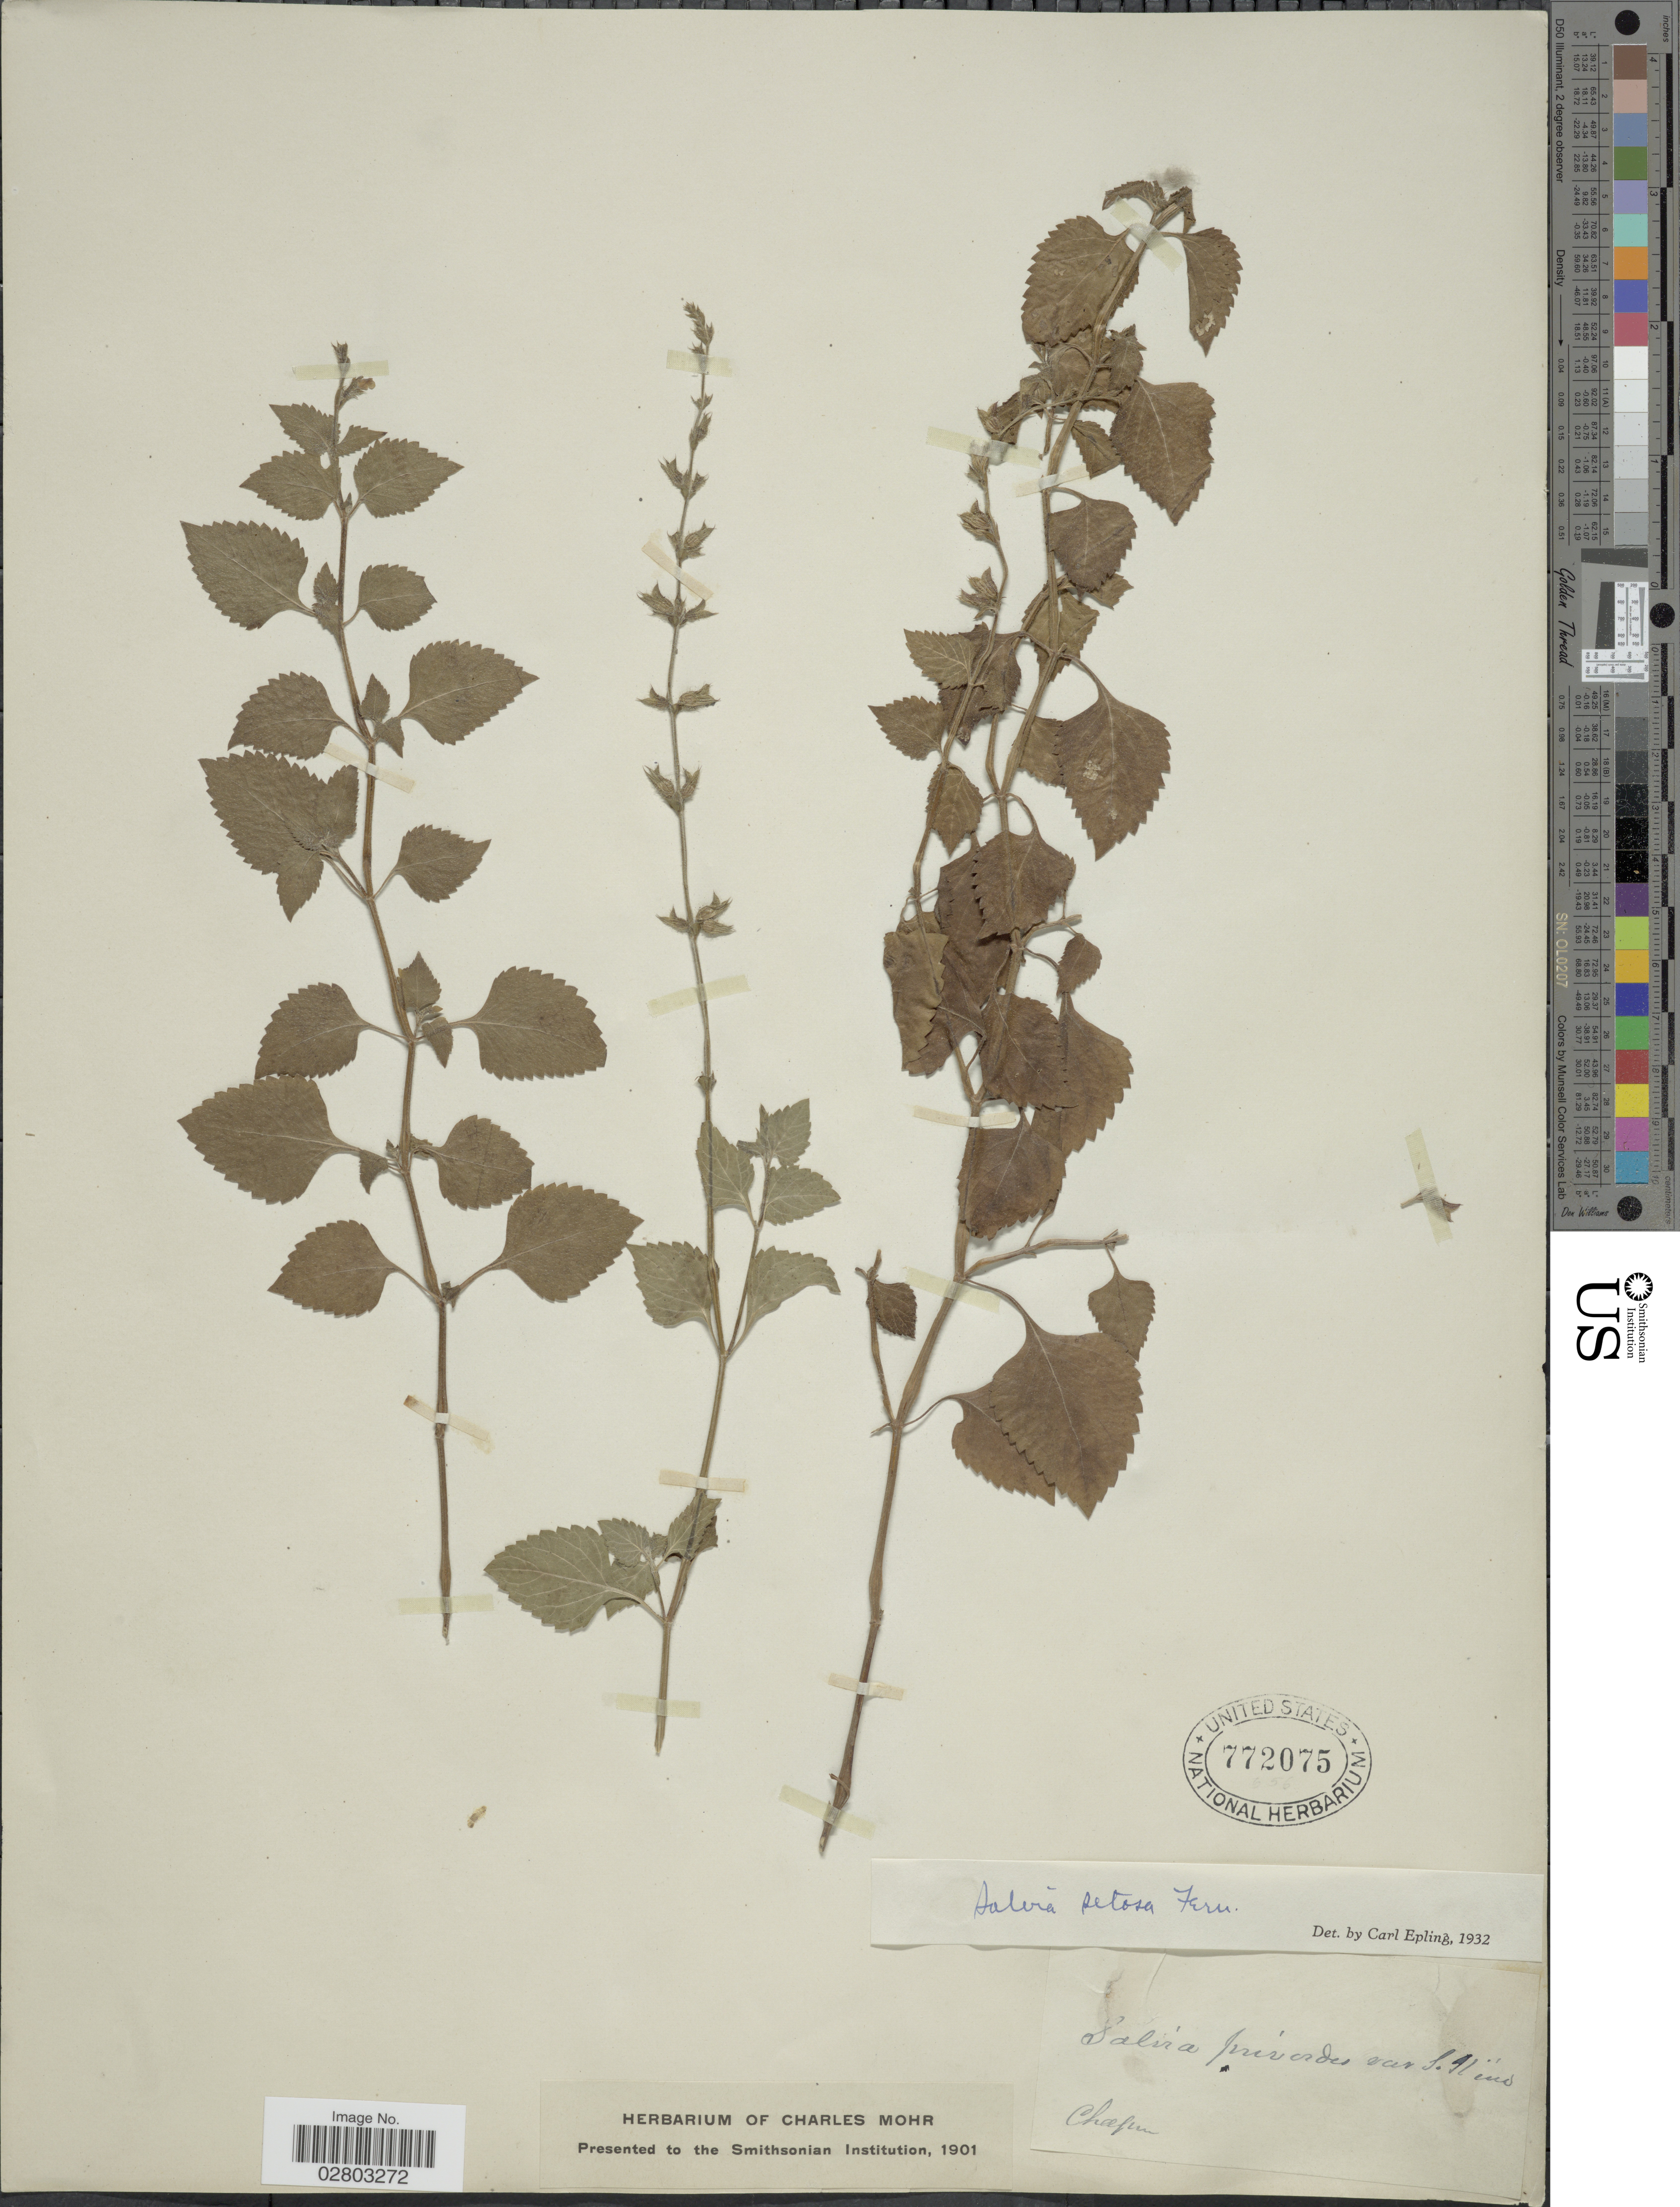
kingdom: Plantae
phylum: Tracheophyta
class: Magnoliopsida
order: Lamiales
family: Lamiaceae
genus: Salvia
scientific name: Salvia setosa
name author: Fernald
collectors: -. Chapin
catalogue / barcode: US 772075